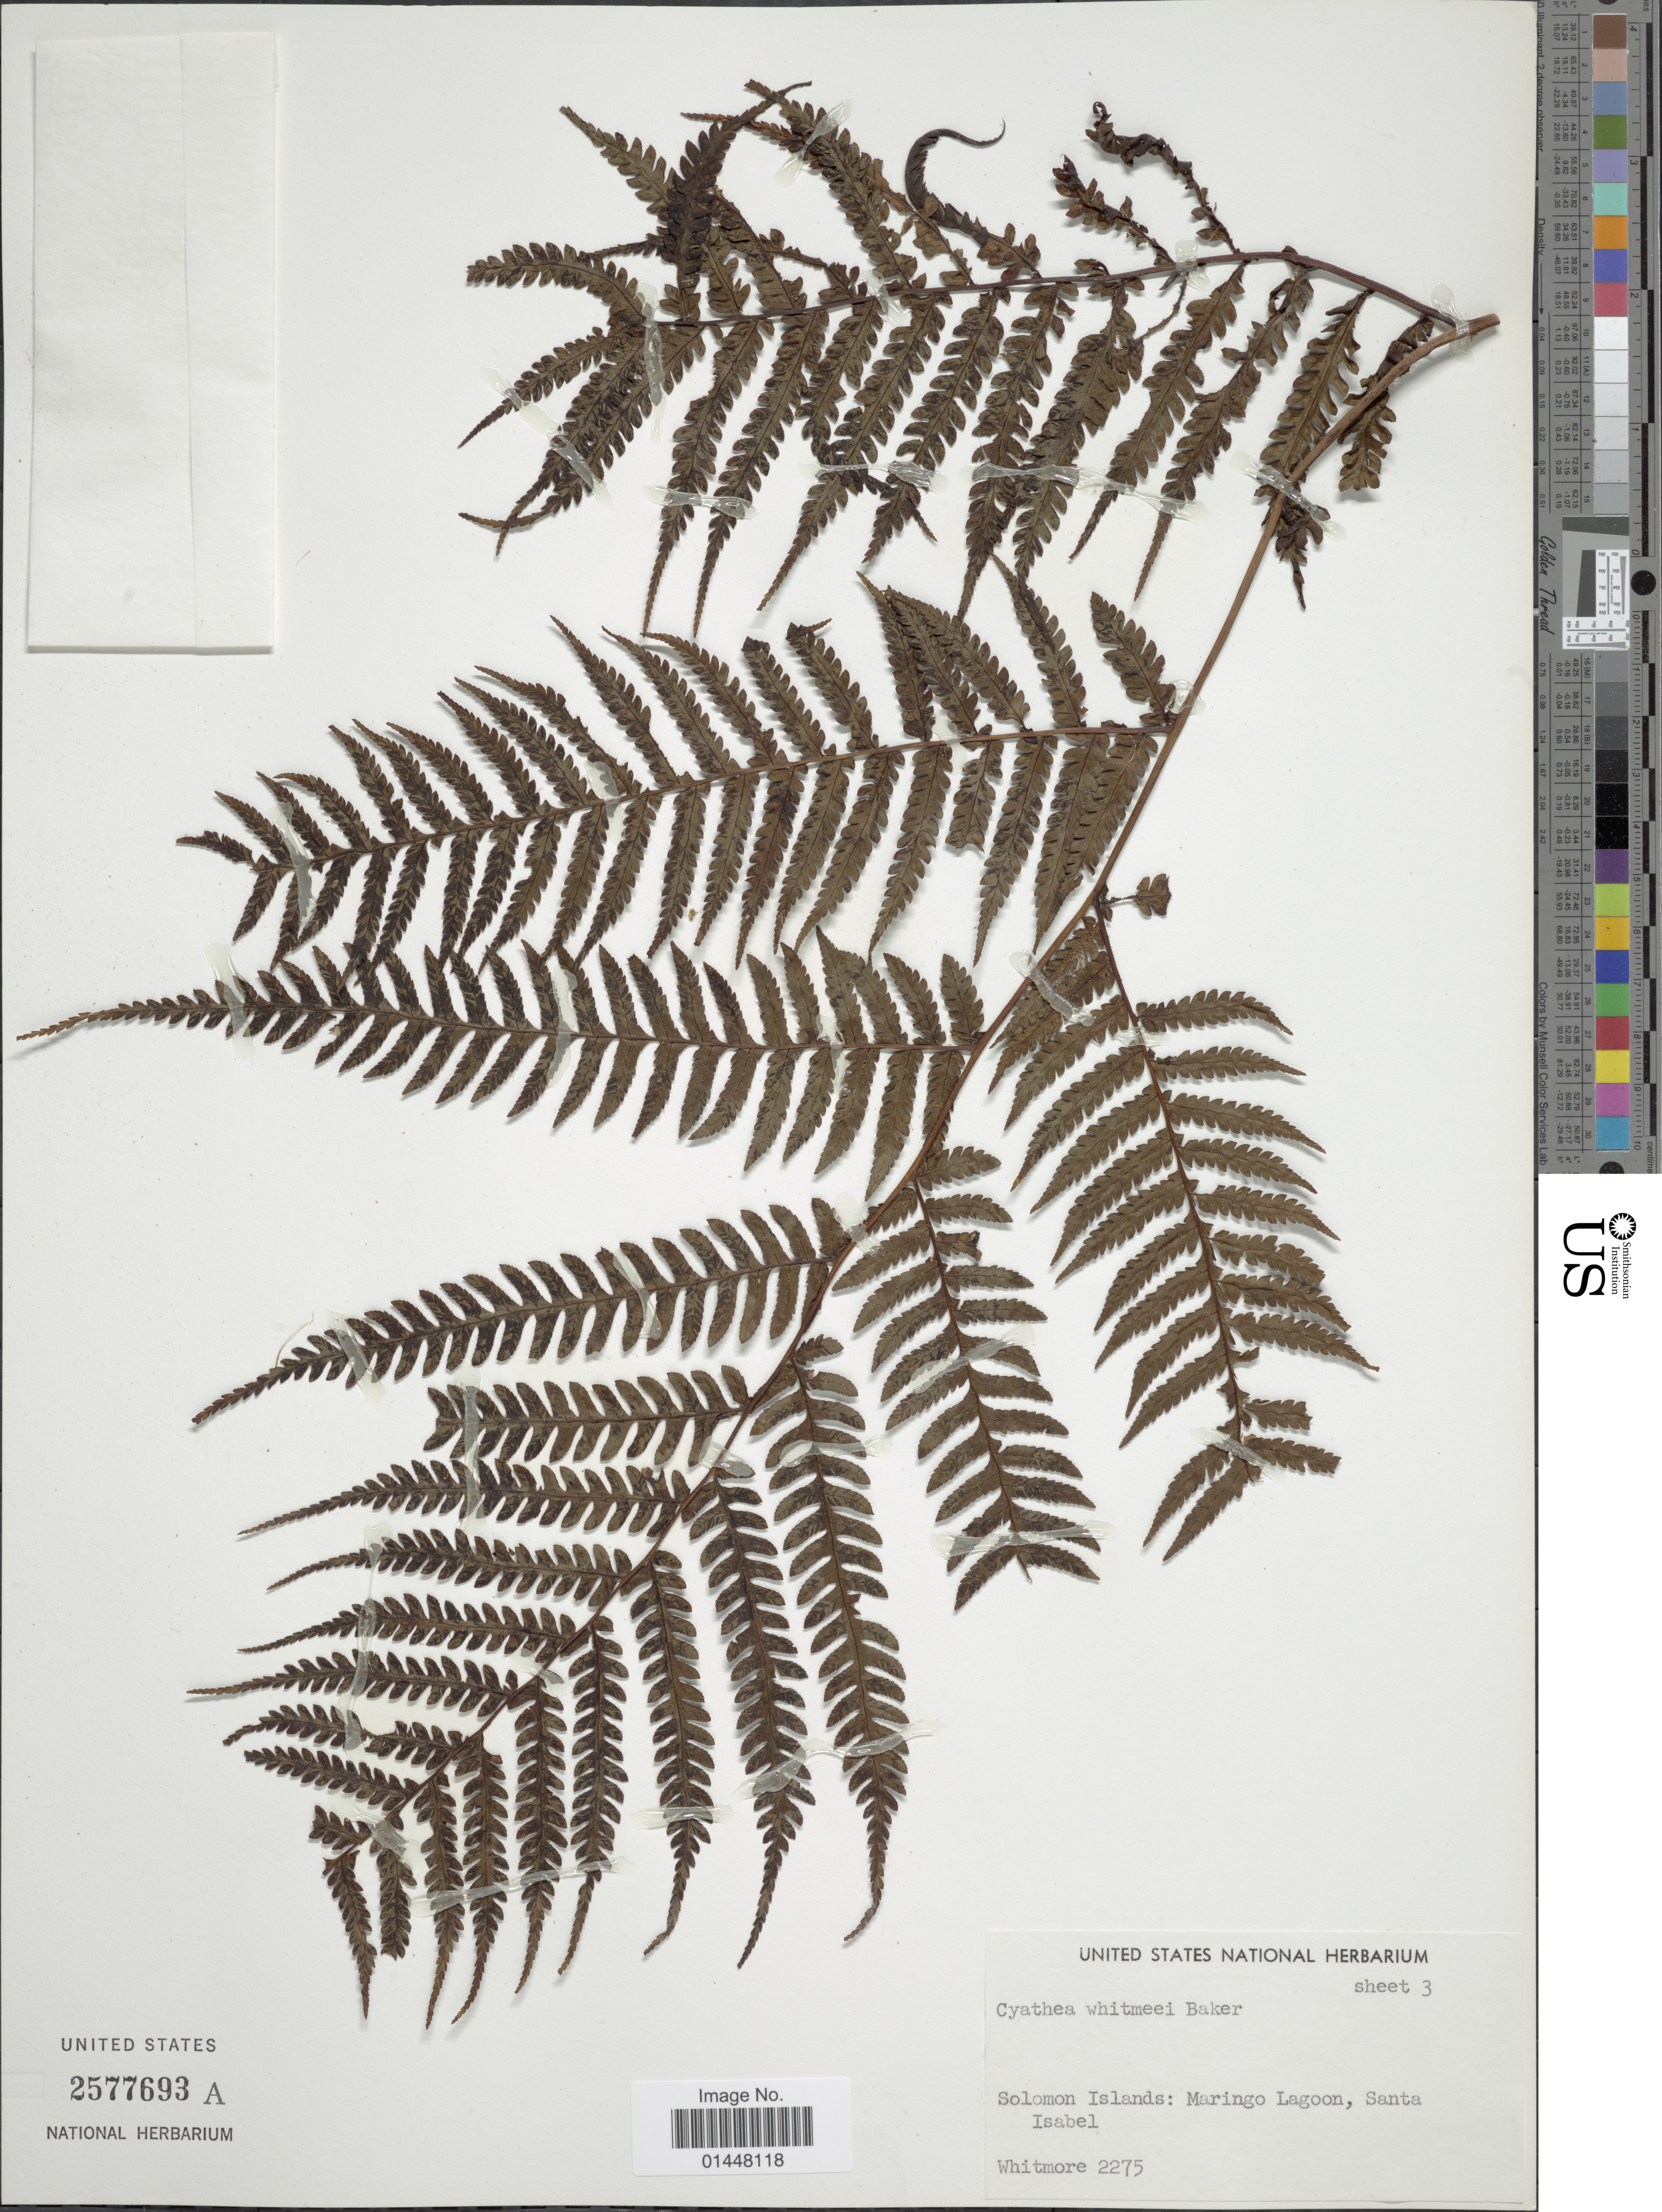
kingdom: Plantae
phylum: Tracheophyta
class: Polypodiopsida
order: Cyatheales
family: Cyatheaceae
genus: Sphaeropteris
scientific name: Sphaeropteris samoensis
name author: (Baker)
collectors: -. Whitmore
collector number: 2275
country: Solomon Islands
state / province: Solomon Islands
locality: Maringo Lagoon, Santa Isabel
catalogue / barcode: US 2577693A